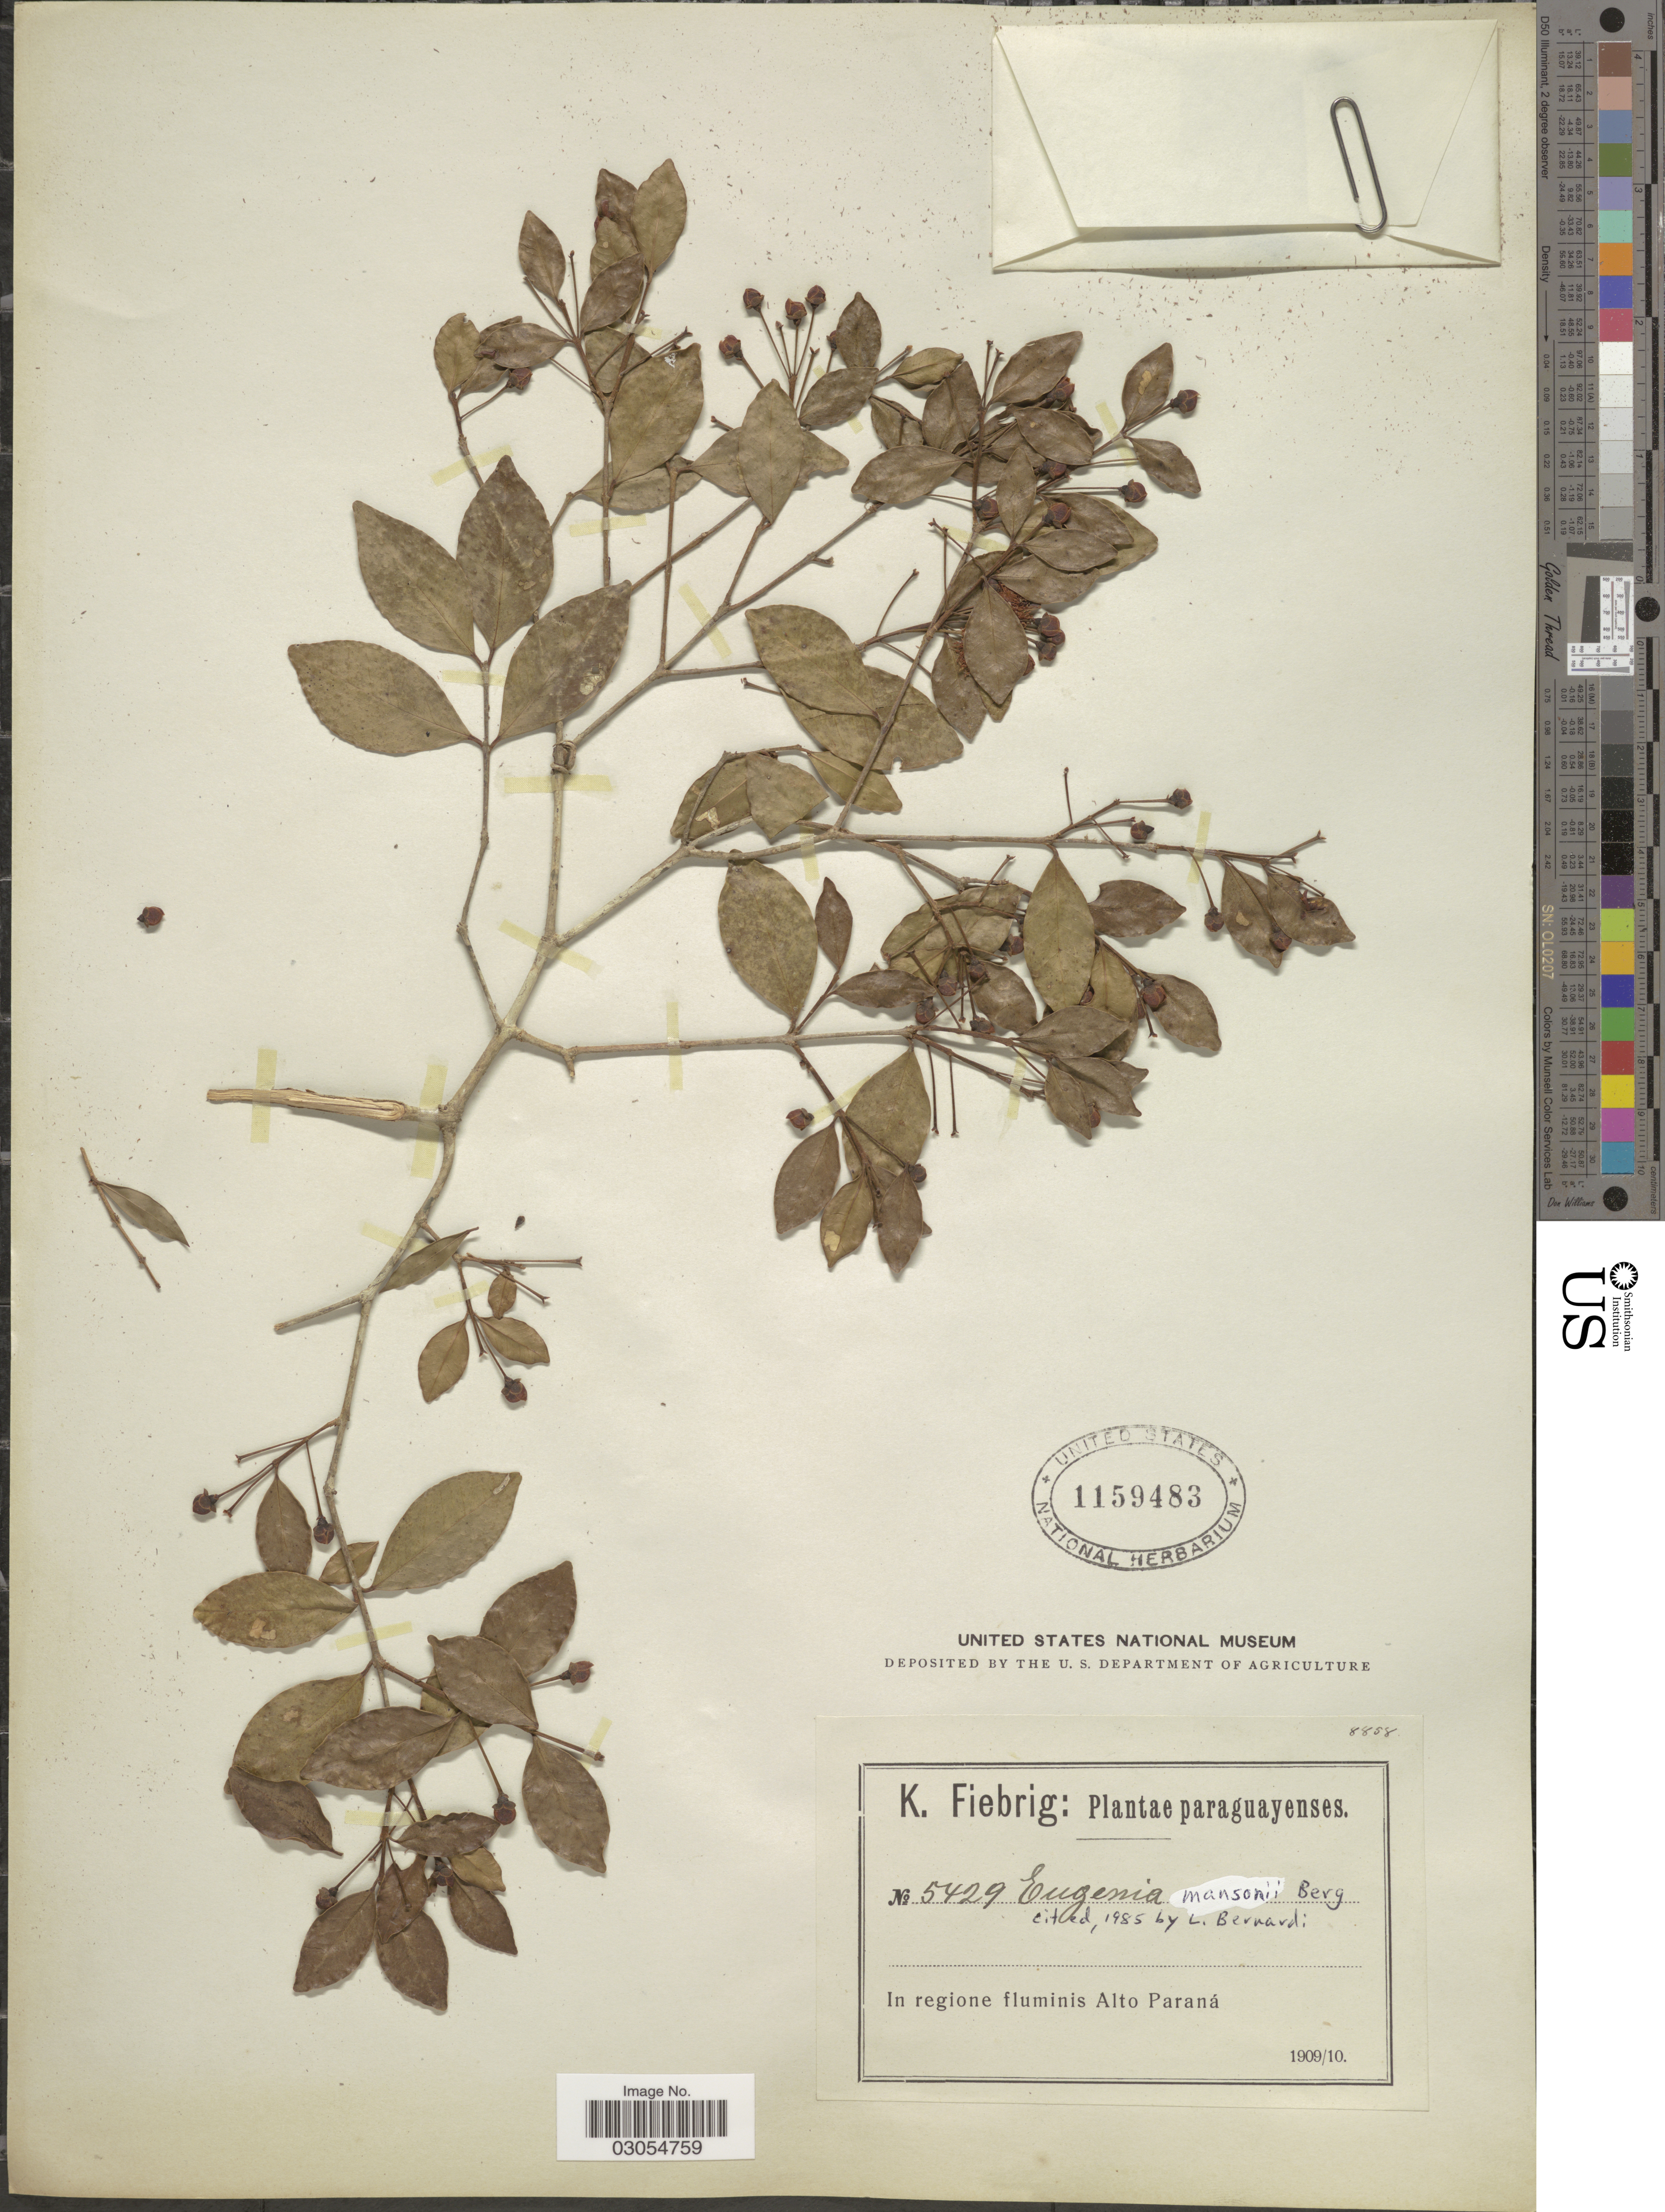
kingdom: Plantae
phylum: Tracheophyta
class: Magnoliopsida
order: Myrtales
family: Myrtaceae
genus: Eugenia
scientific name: Eugenia mansoi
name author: O. Berg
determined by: Strong, Mark T., (BOT), Smithsonian Institution - National Museum of Natural History (UNITED STATES)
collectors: K. Fiebrig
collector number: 5429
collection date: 1909/1910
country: Paraguay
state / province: Alto Parana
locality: In regione fluminis Alto Paraná.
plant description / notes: orth var."mansoni" correctable to mansoi. The epithet honors A.L.P. da Silva Manso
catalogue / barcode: US 1159483